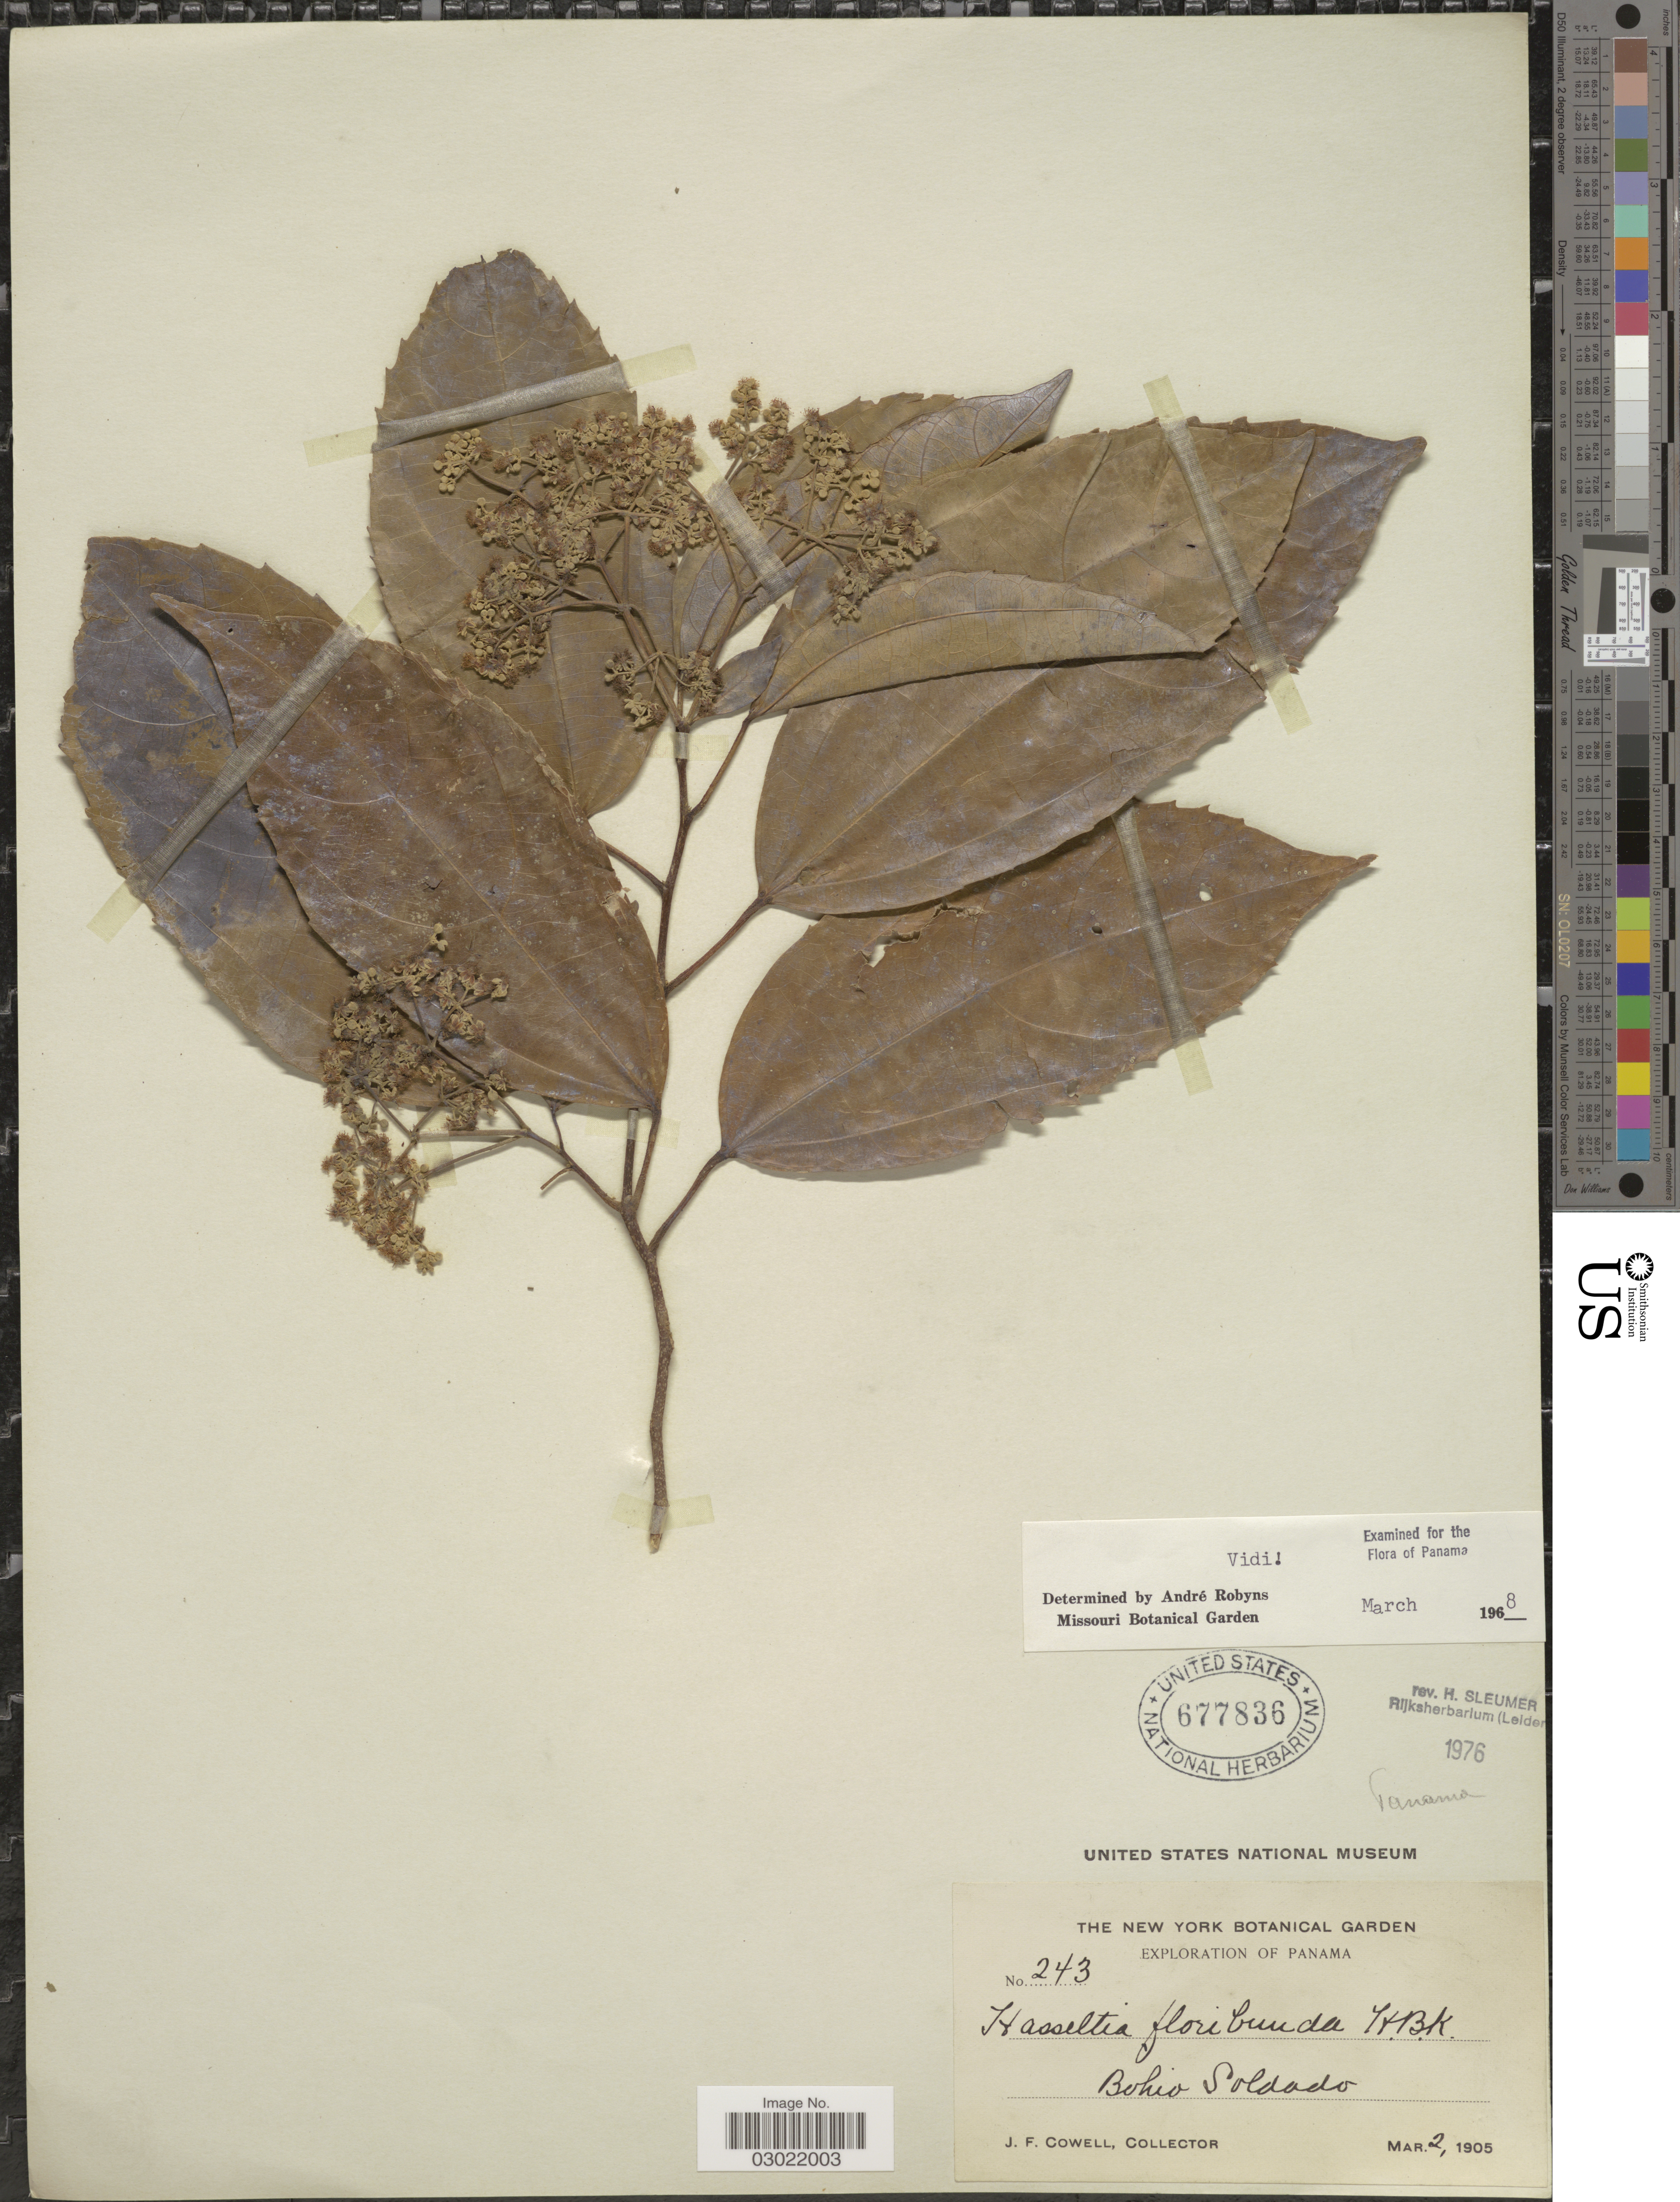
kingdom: Plantae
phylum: Tracheophyta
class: Magnoliopsida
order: Malpighiales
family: Salicaceae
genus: Hasseltia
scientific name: Hasseltia floribunda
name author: Kunth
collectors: J. F. Cowell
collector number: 23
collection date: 1905-03-02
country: Panama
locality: Bohio Soldado.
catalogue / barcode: US 677836